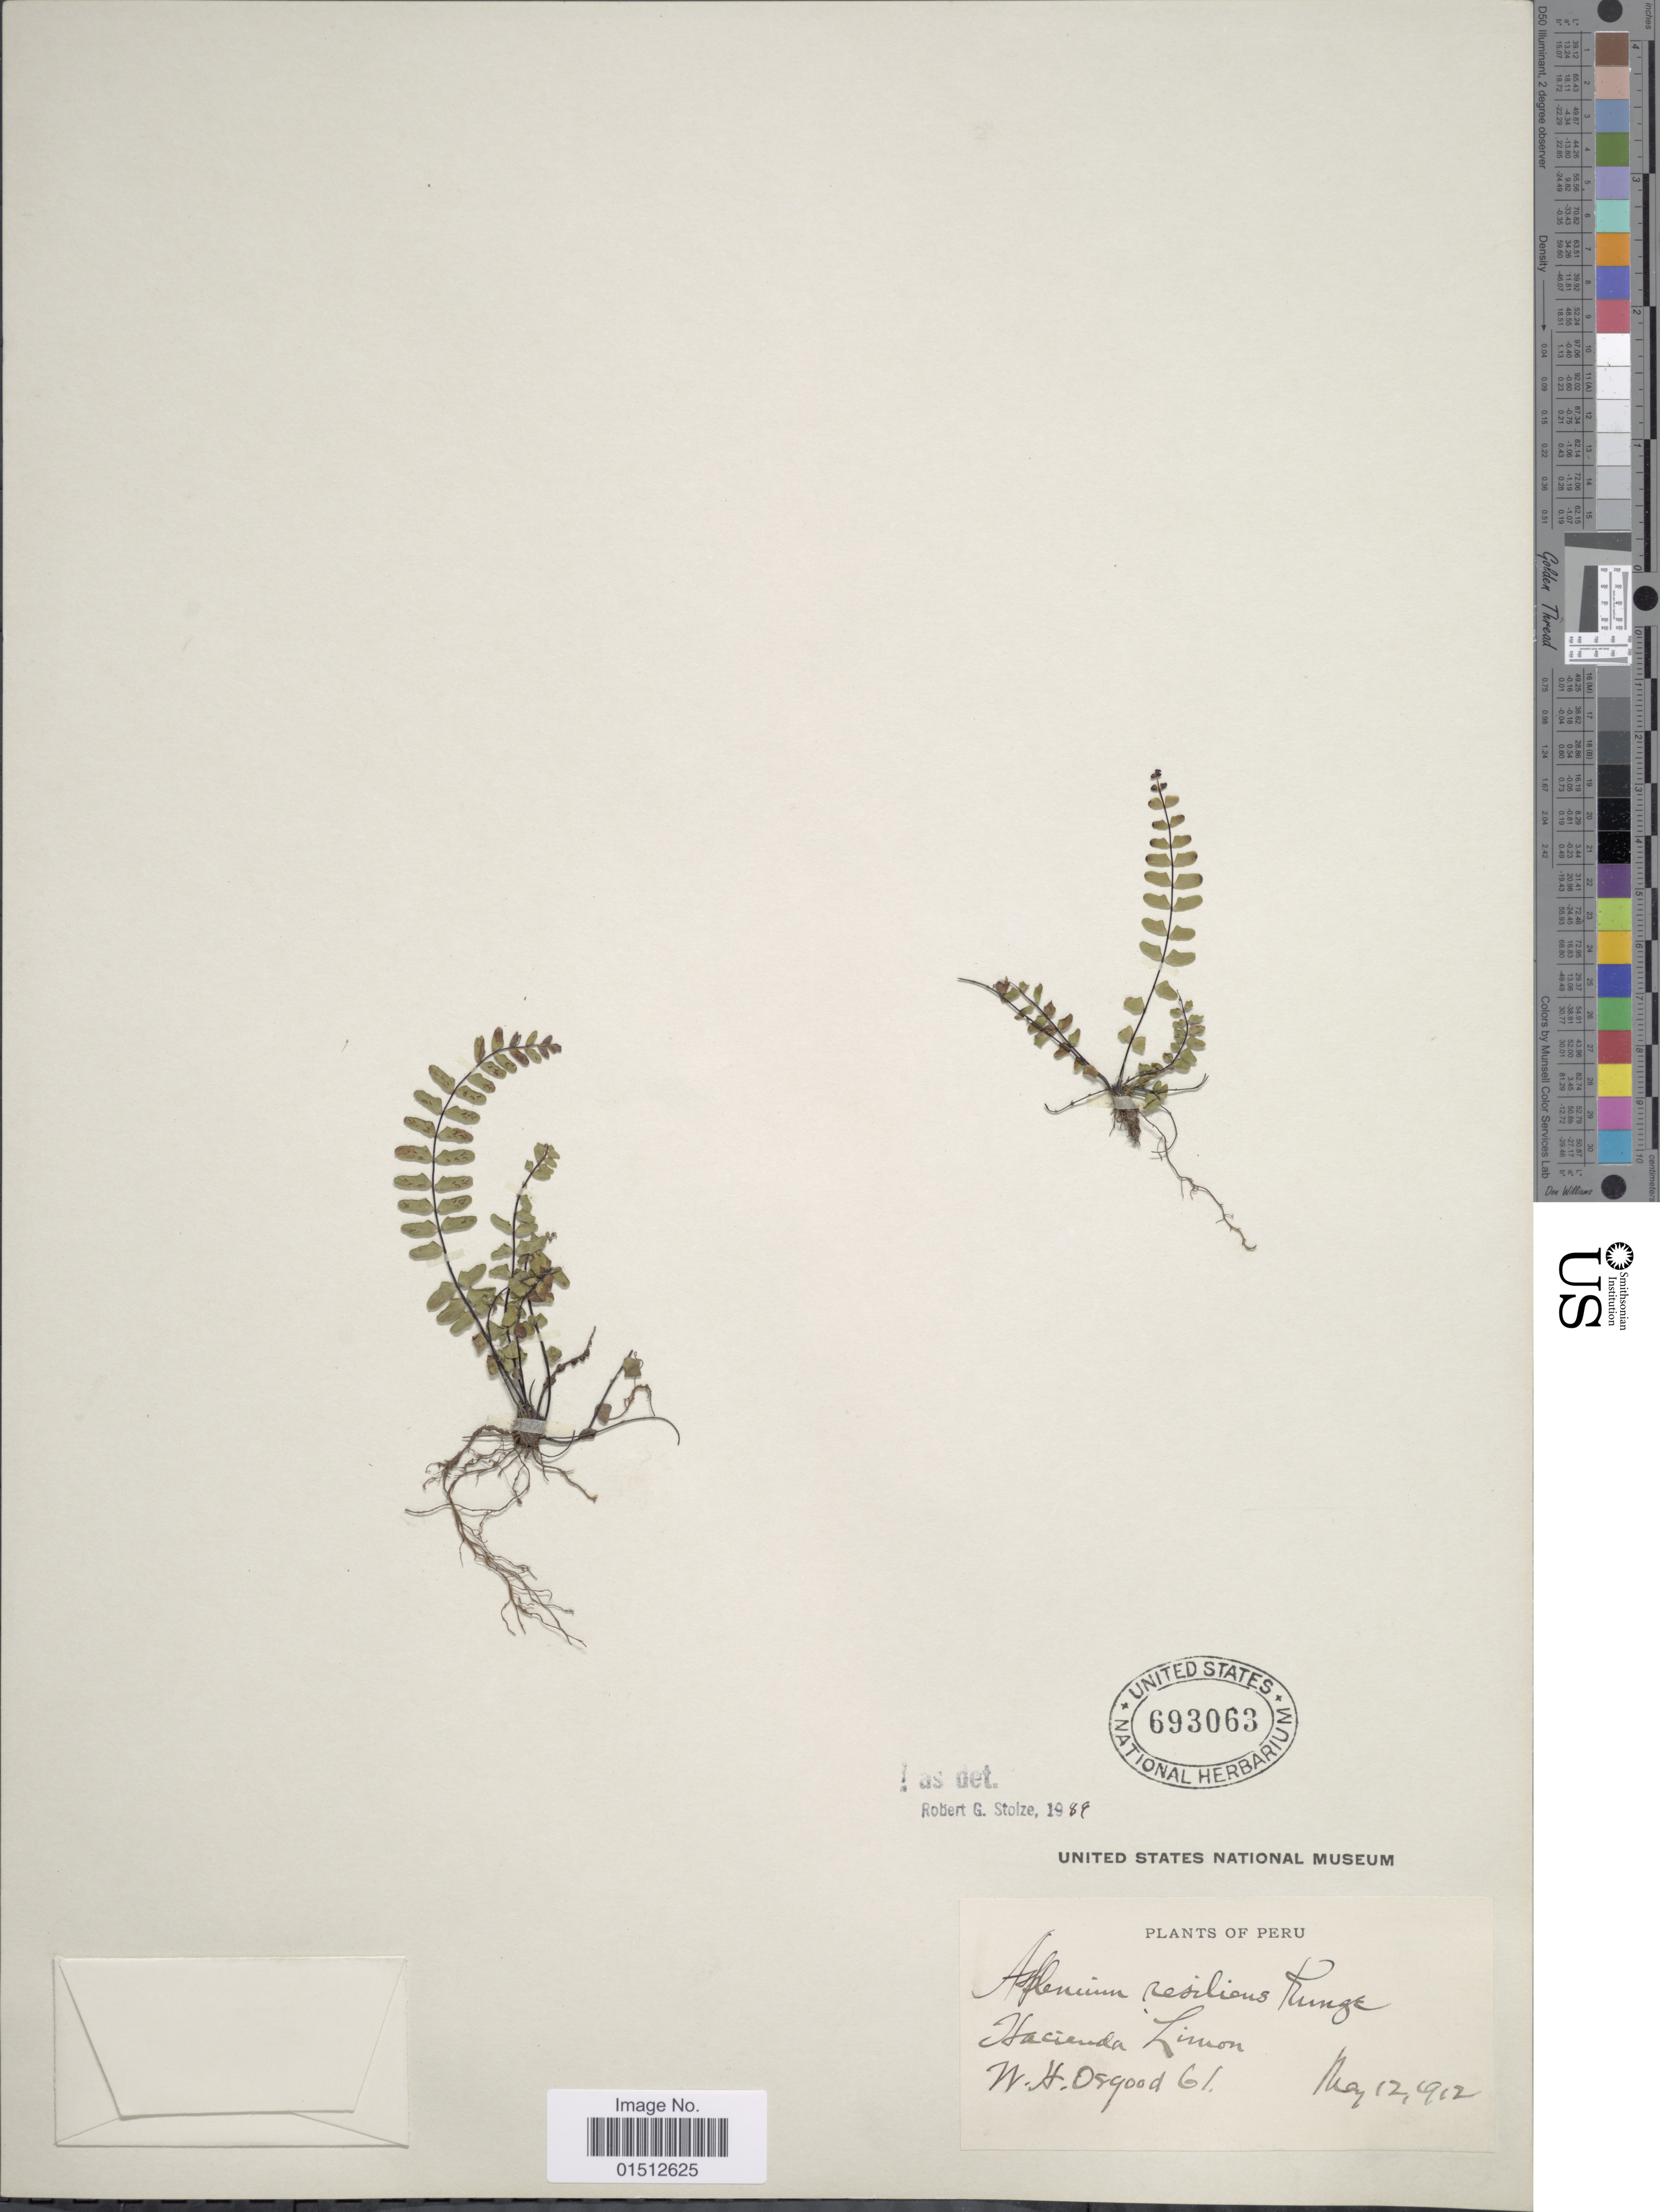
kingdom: Plantae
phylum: Tracheophyta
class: Polypodiopsida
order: Polypodiales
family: Aspleniaceae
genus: Asplenium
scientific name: Asplenium resiliens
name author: Kunze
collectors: W. Osgood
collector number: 61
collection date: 1912-05-12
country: Peru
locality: Peru, Hacienda Limon.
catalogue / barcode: US 693063